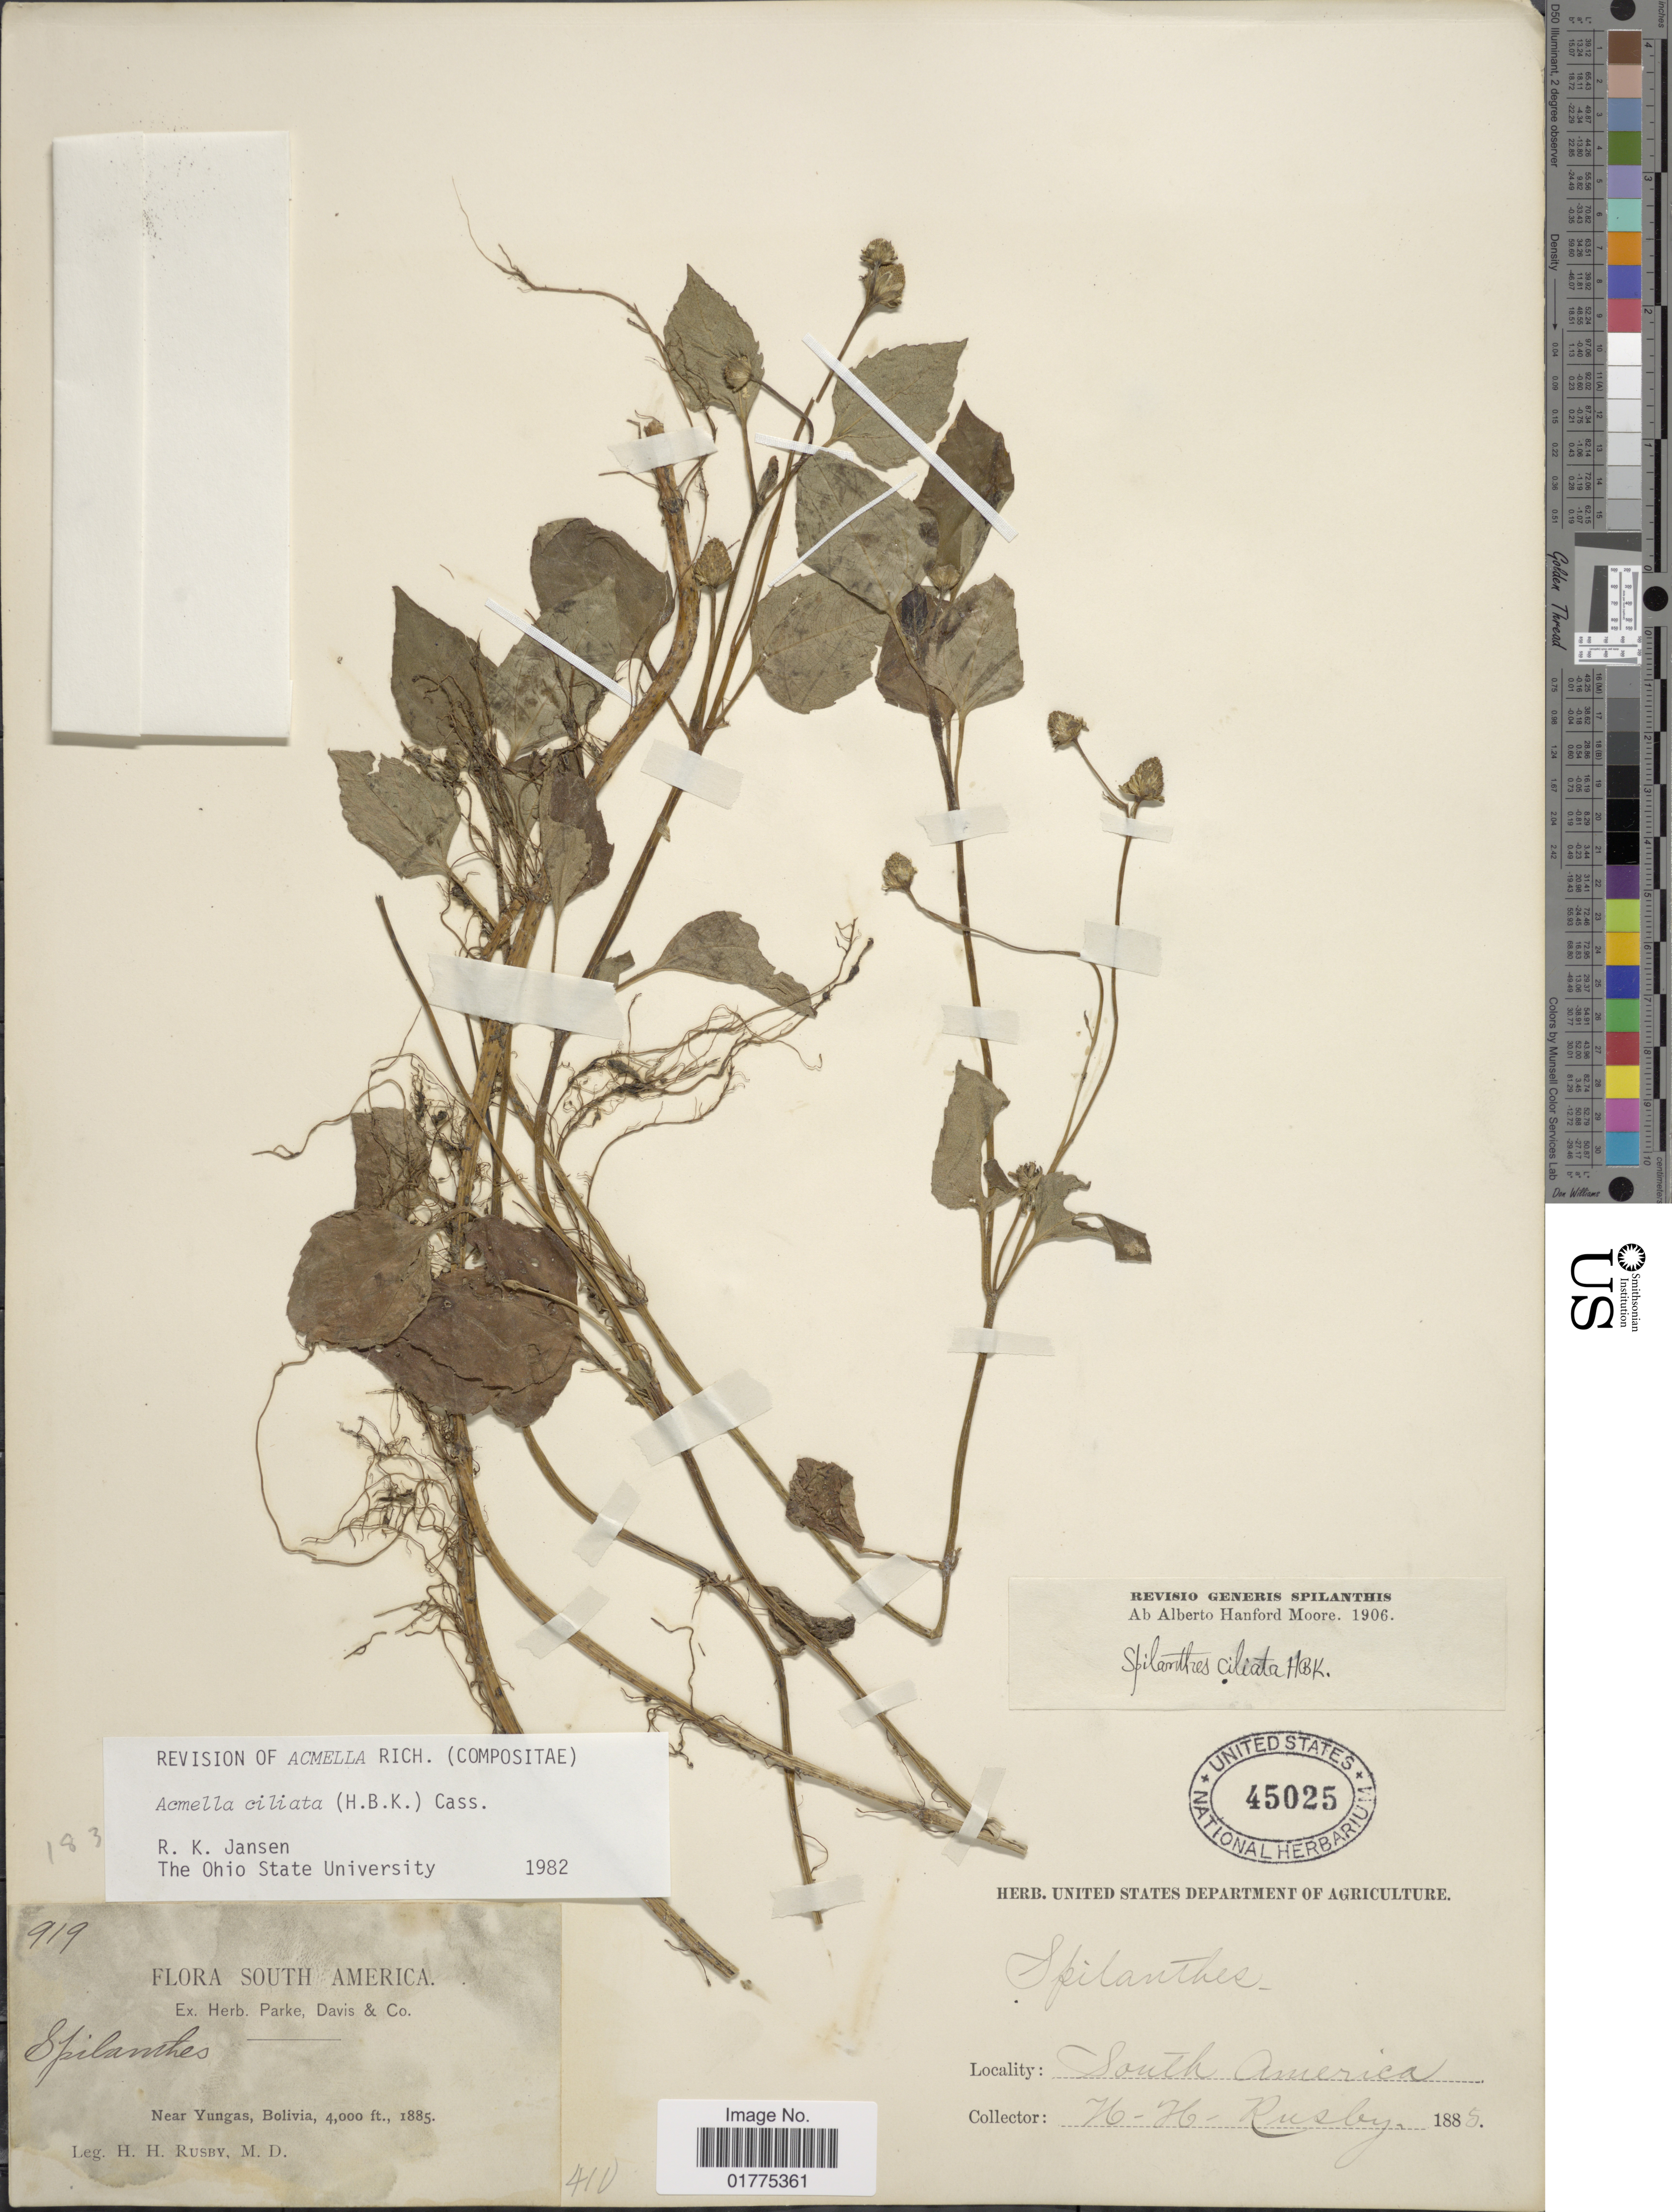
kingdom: Plantae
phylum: Tracheophyta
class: Magnoliopsida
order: Asterales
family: Asteraceae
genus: Acmella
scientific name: Acmella ciliata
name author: (Kunth) Cass.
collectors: H. H. Rusby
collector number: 919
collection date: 1885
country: Bolivia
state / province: La Paz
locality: Near Yungas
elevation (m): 1219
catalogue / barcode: US 45025